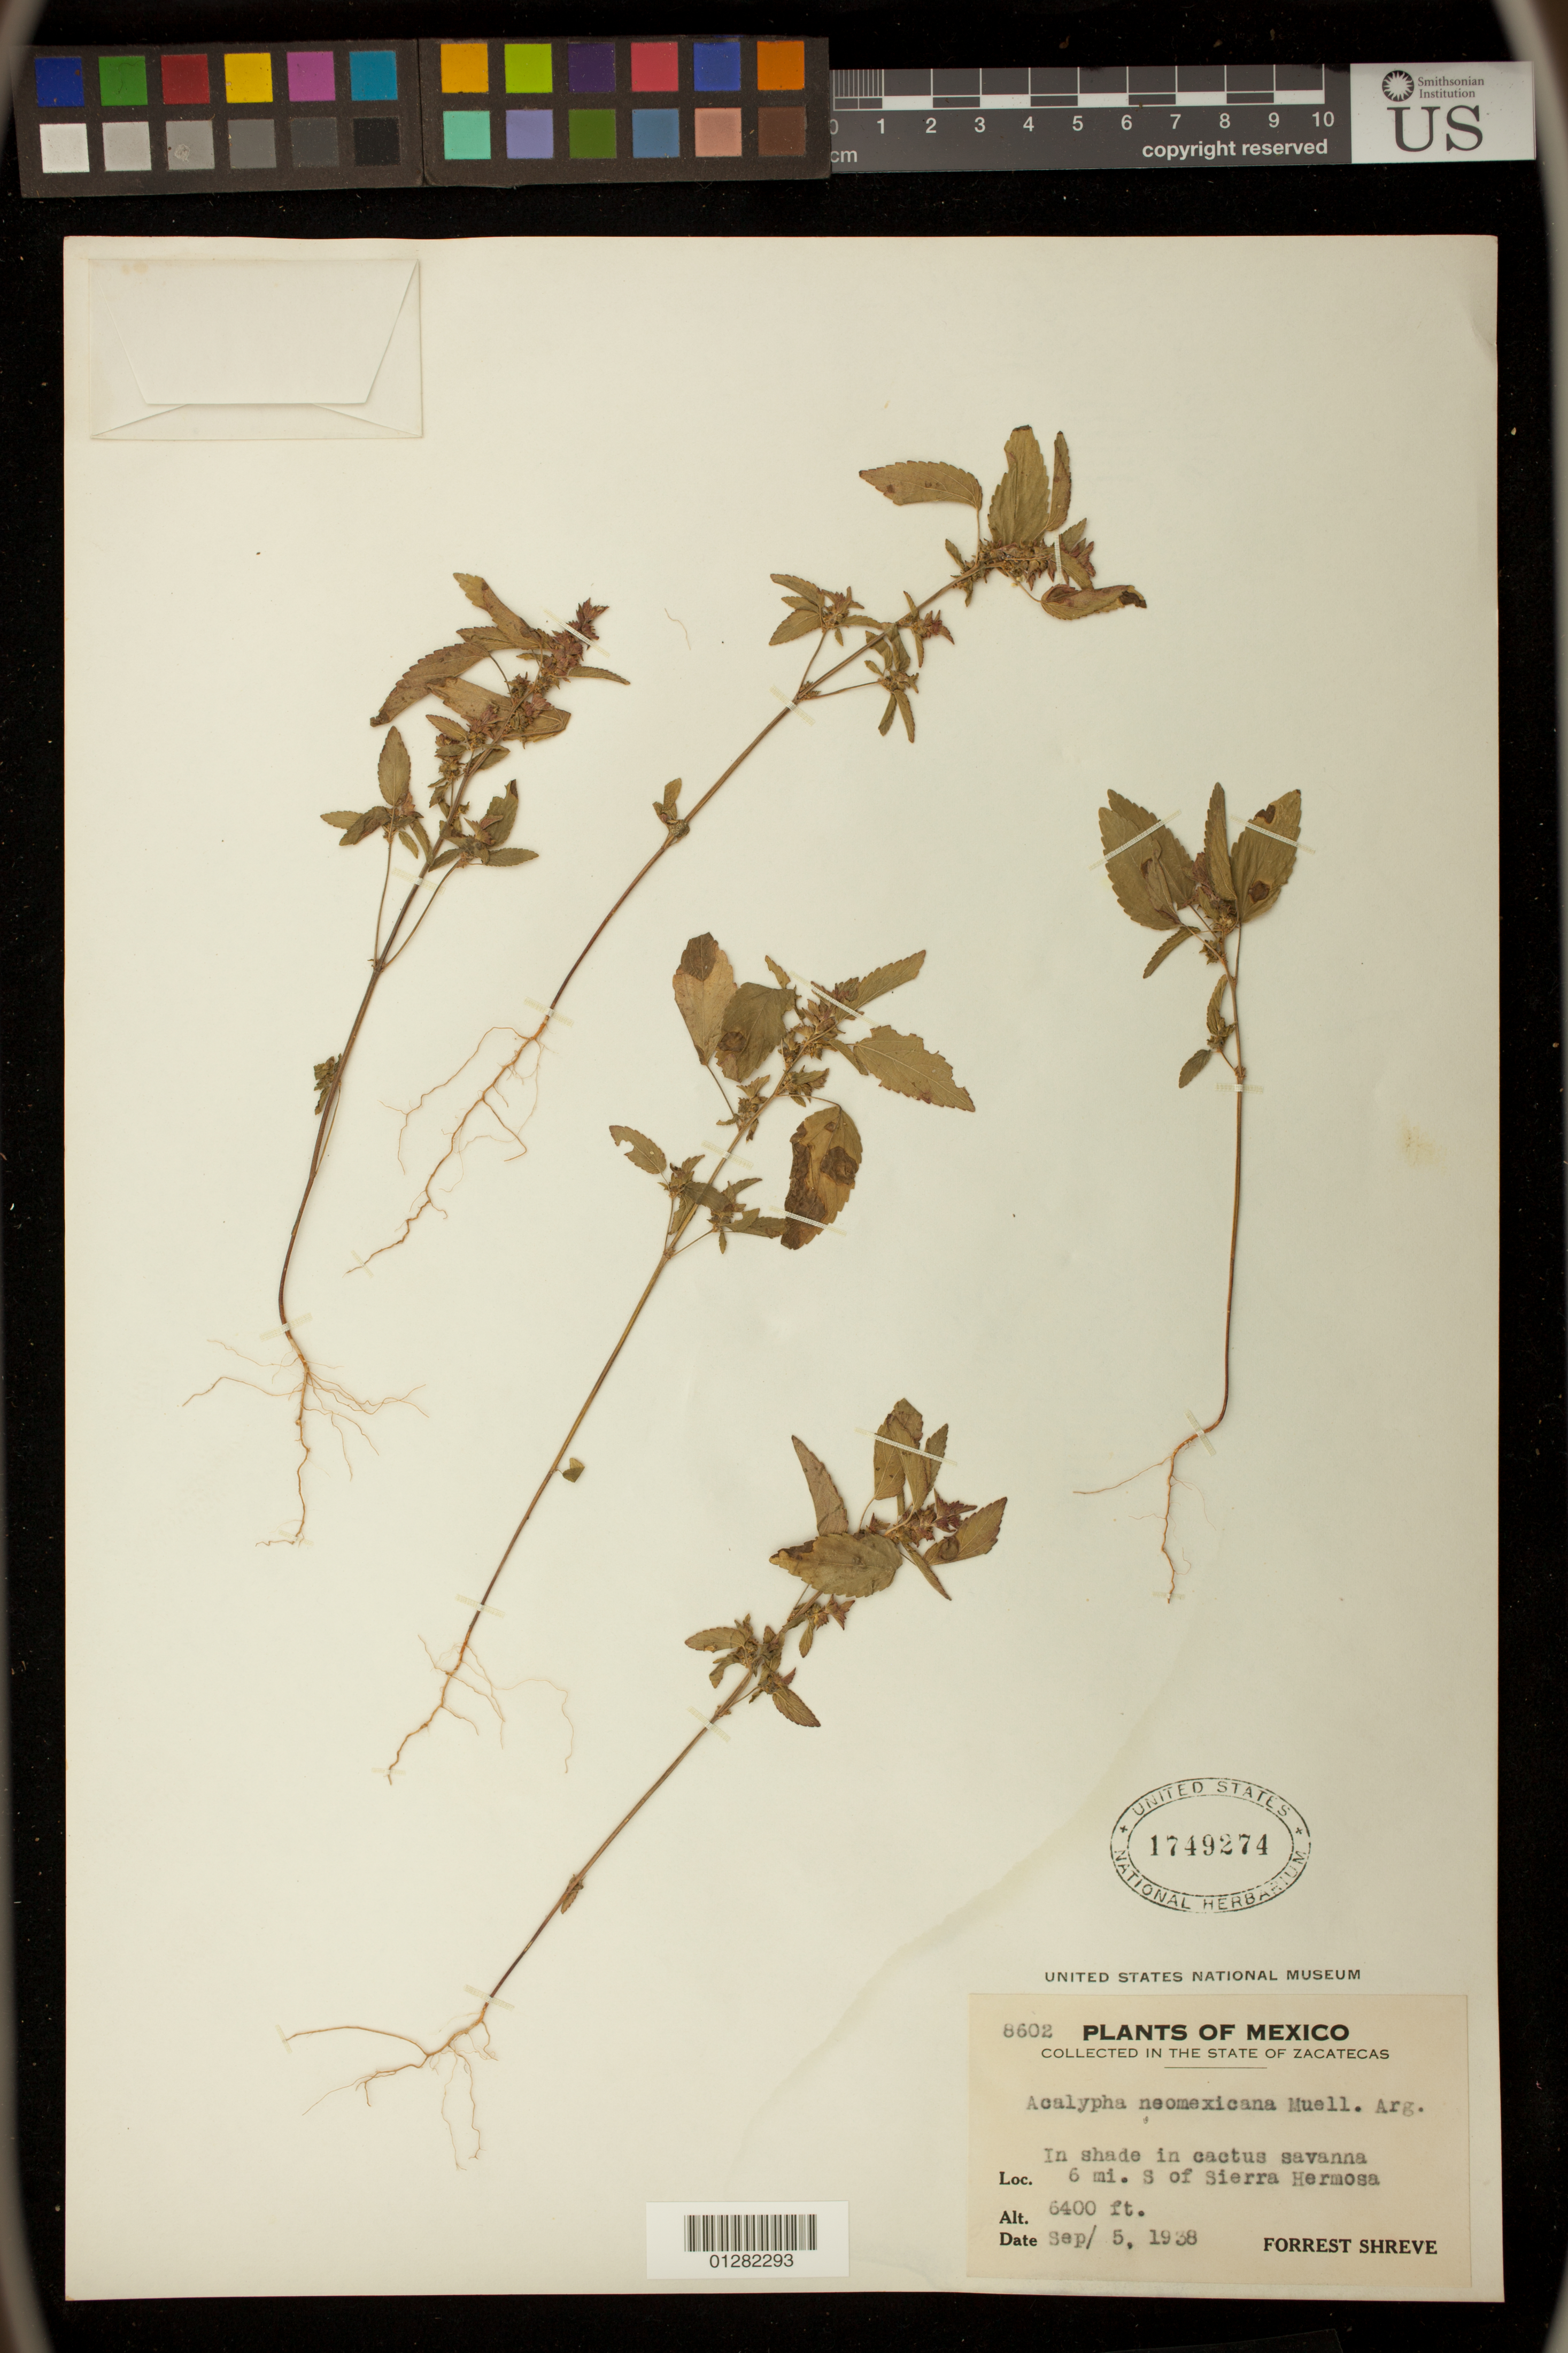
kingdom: Plantae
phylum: Tracheophyta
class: Magnoliopsida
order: Malpighiales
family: Euphorbiaceae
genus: Acalypha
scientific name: Acalypha neomexicana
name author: Müll. Arg.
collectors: C. G. Pringle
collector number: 8602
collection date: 1938-09-05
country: Mexico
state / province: Zacatecas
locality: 6 mi. S of Sierra Hermosa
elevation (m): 1951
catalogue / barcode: US 1749274